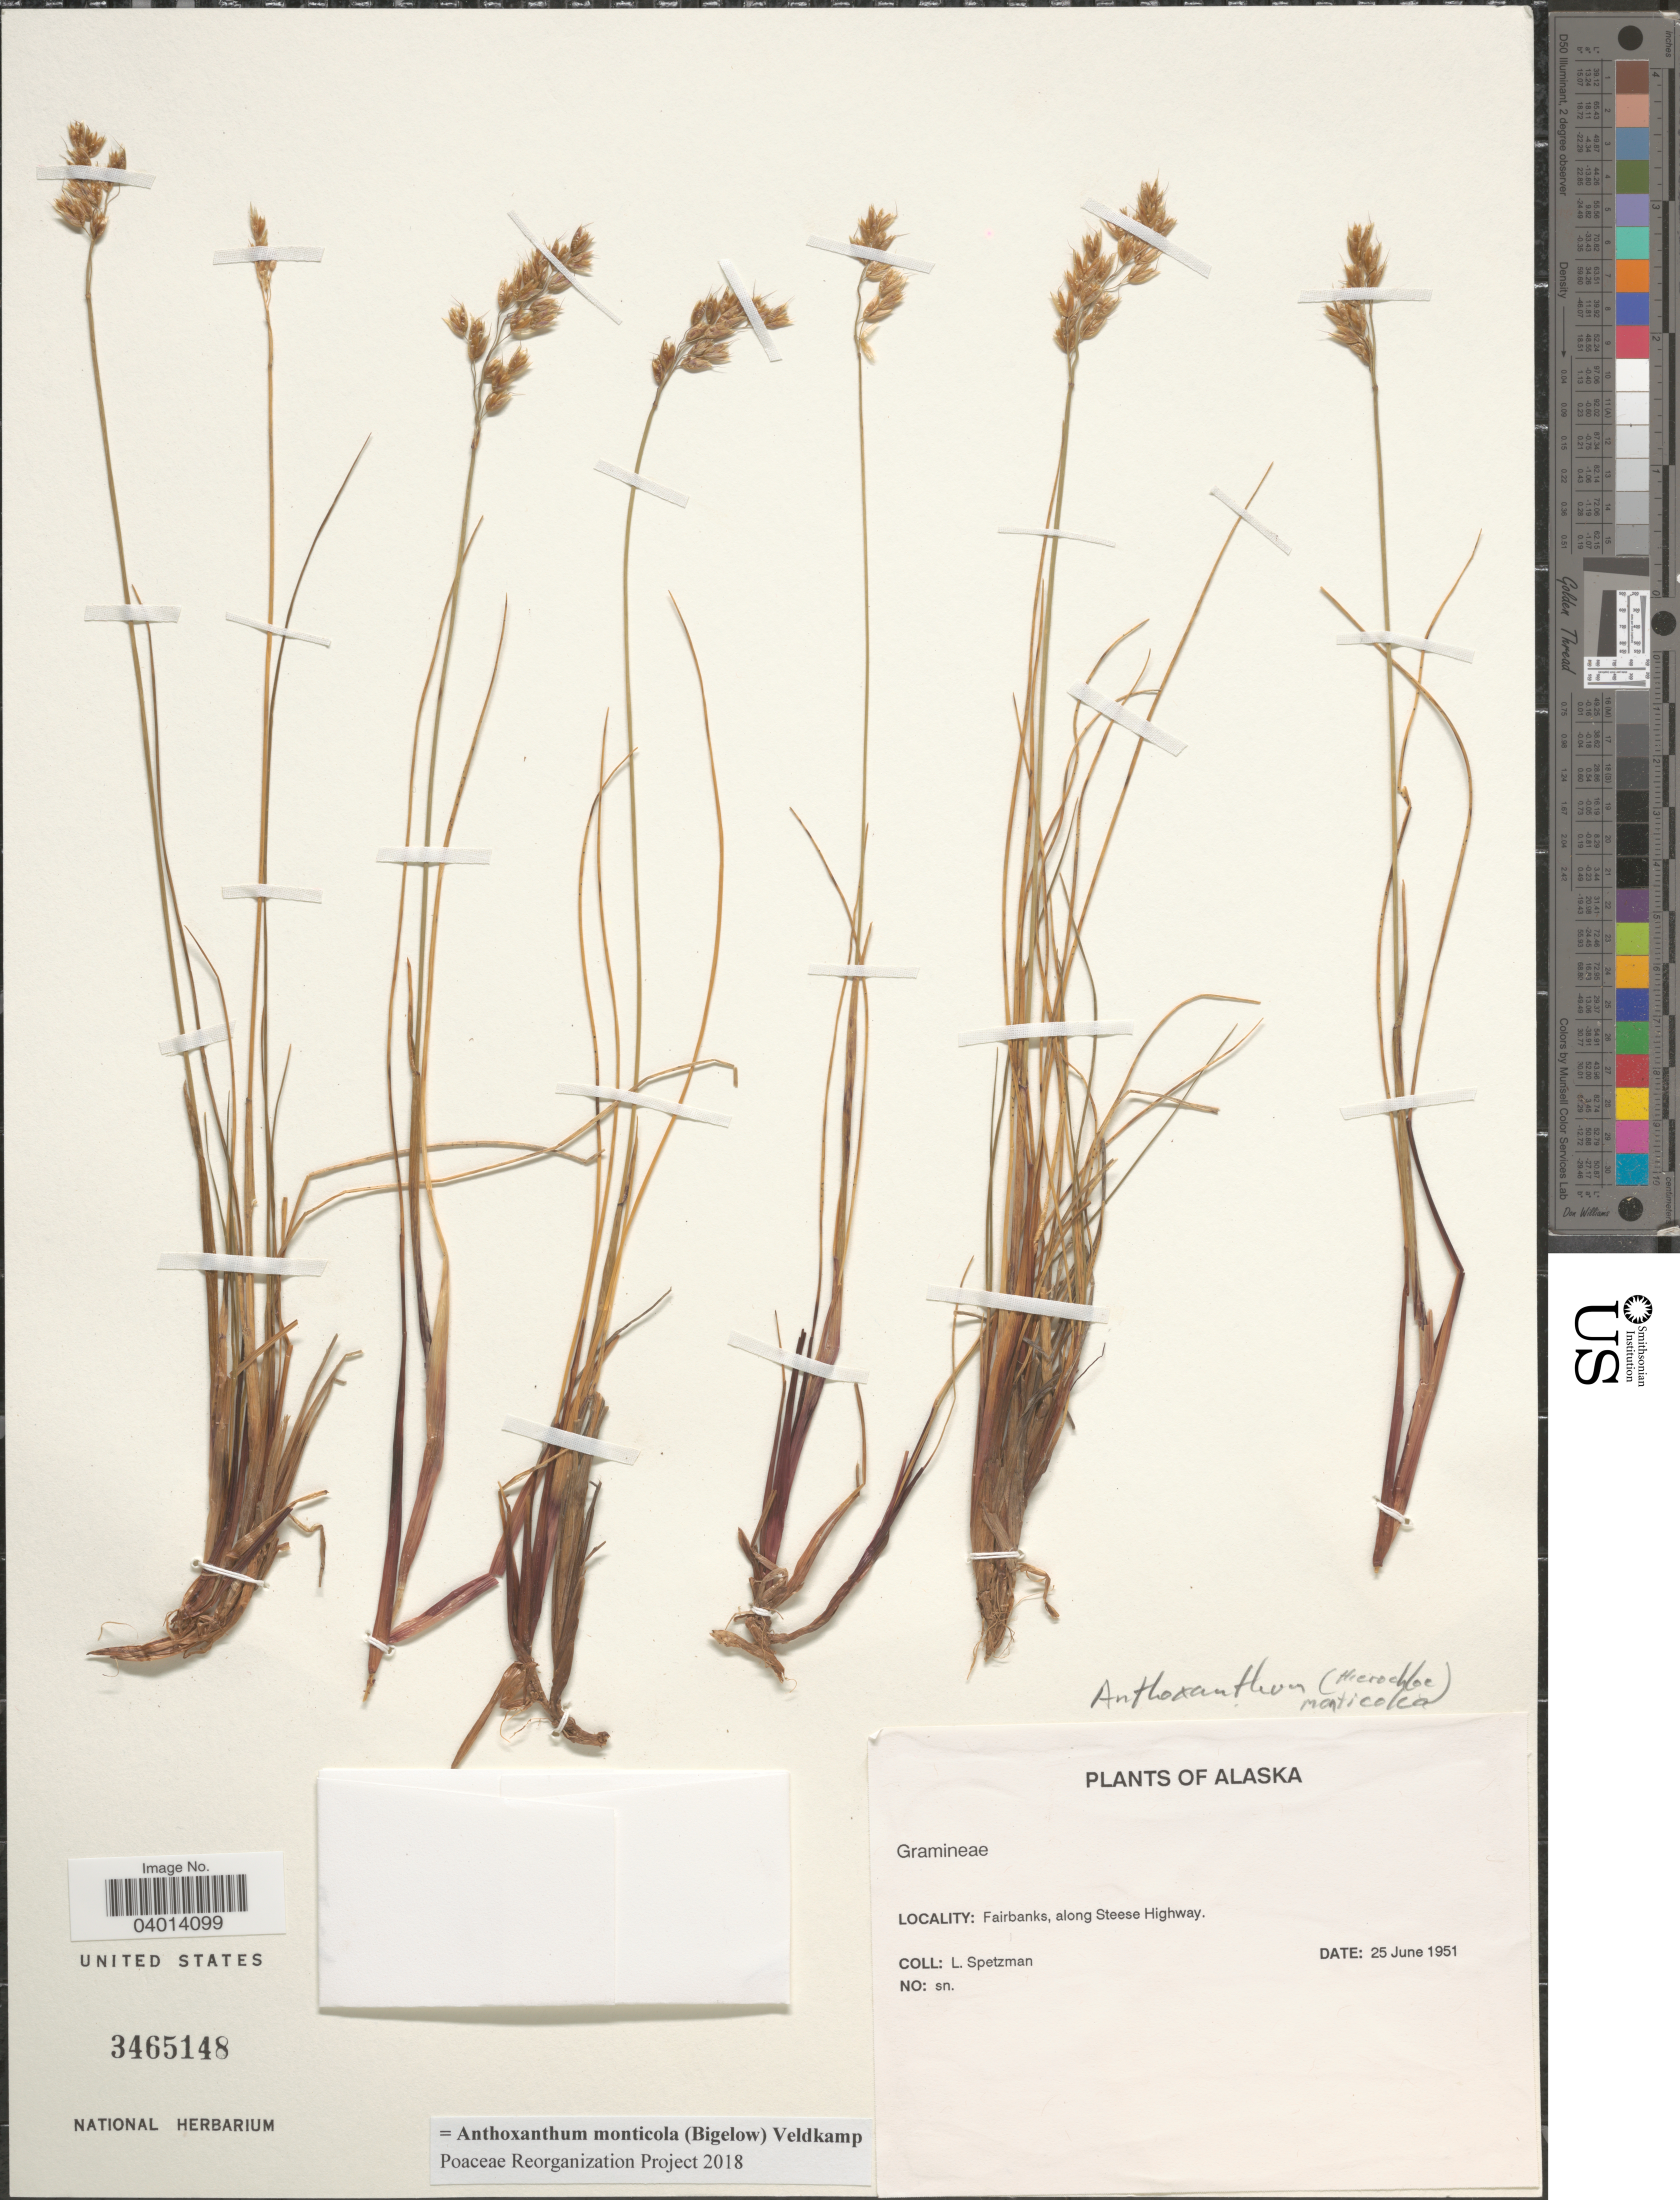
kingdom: Plantae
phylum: Tracheophyta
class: Liliopsida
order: Poales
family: Poaceae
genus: Anthoxanthum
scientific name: Anthoxanthum monticola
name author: (Bigelow) Veldkamp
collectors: L. Spetzman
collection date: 1951-06-25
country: United States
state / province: Alaska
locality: Fairbanks, along Steese Highway.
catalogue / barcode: US 3465148